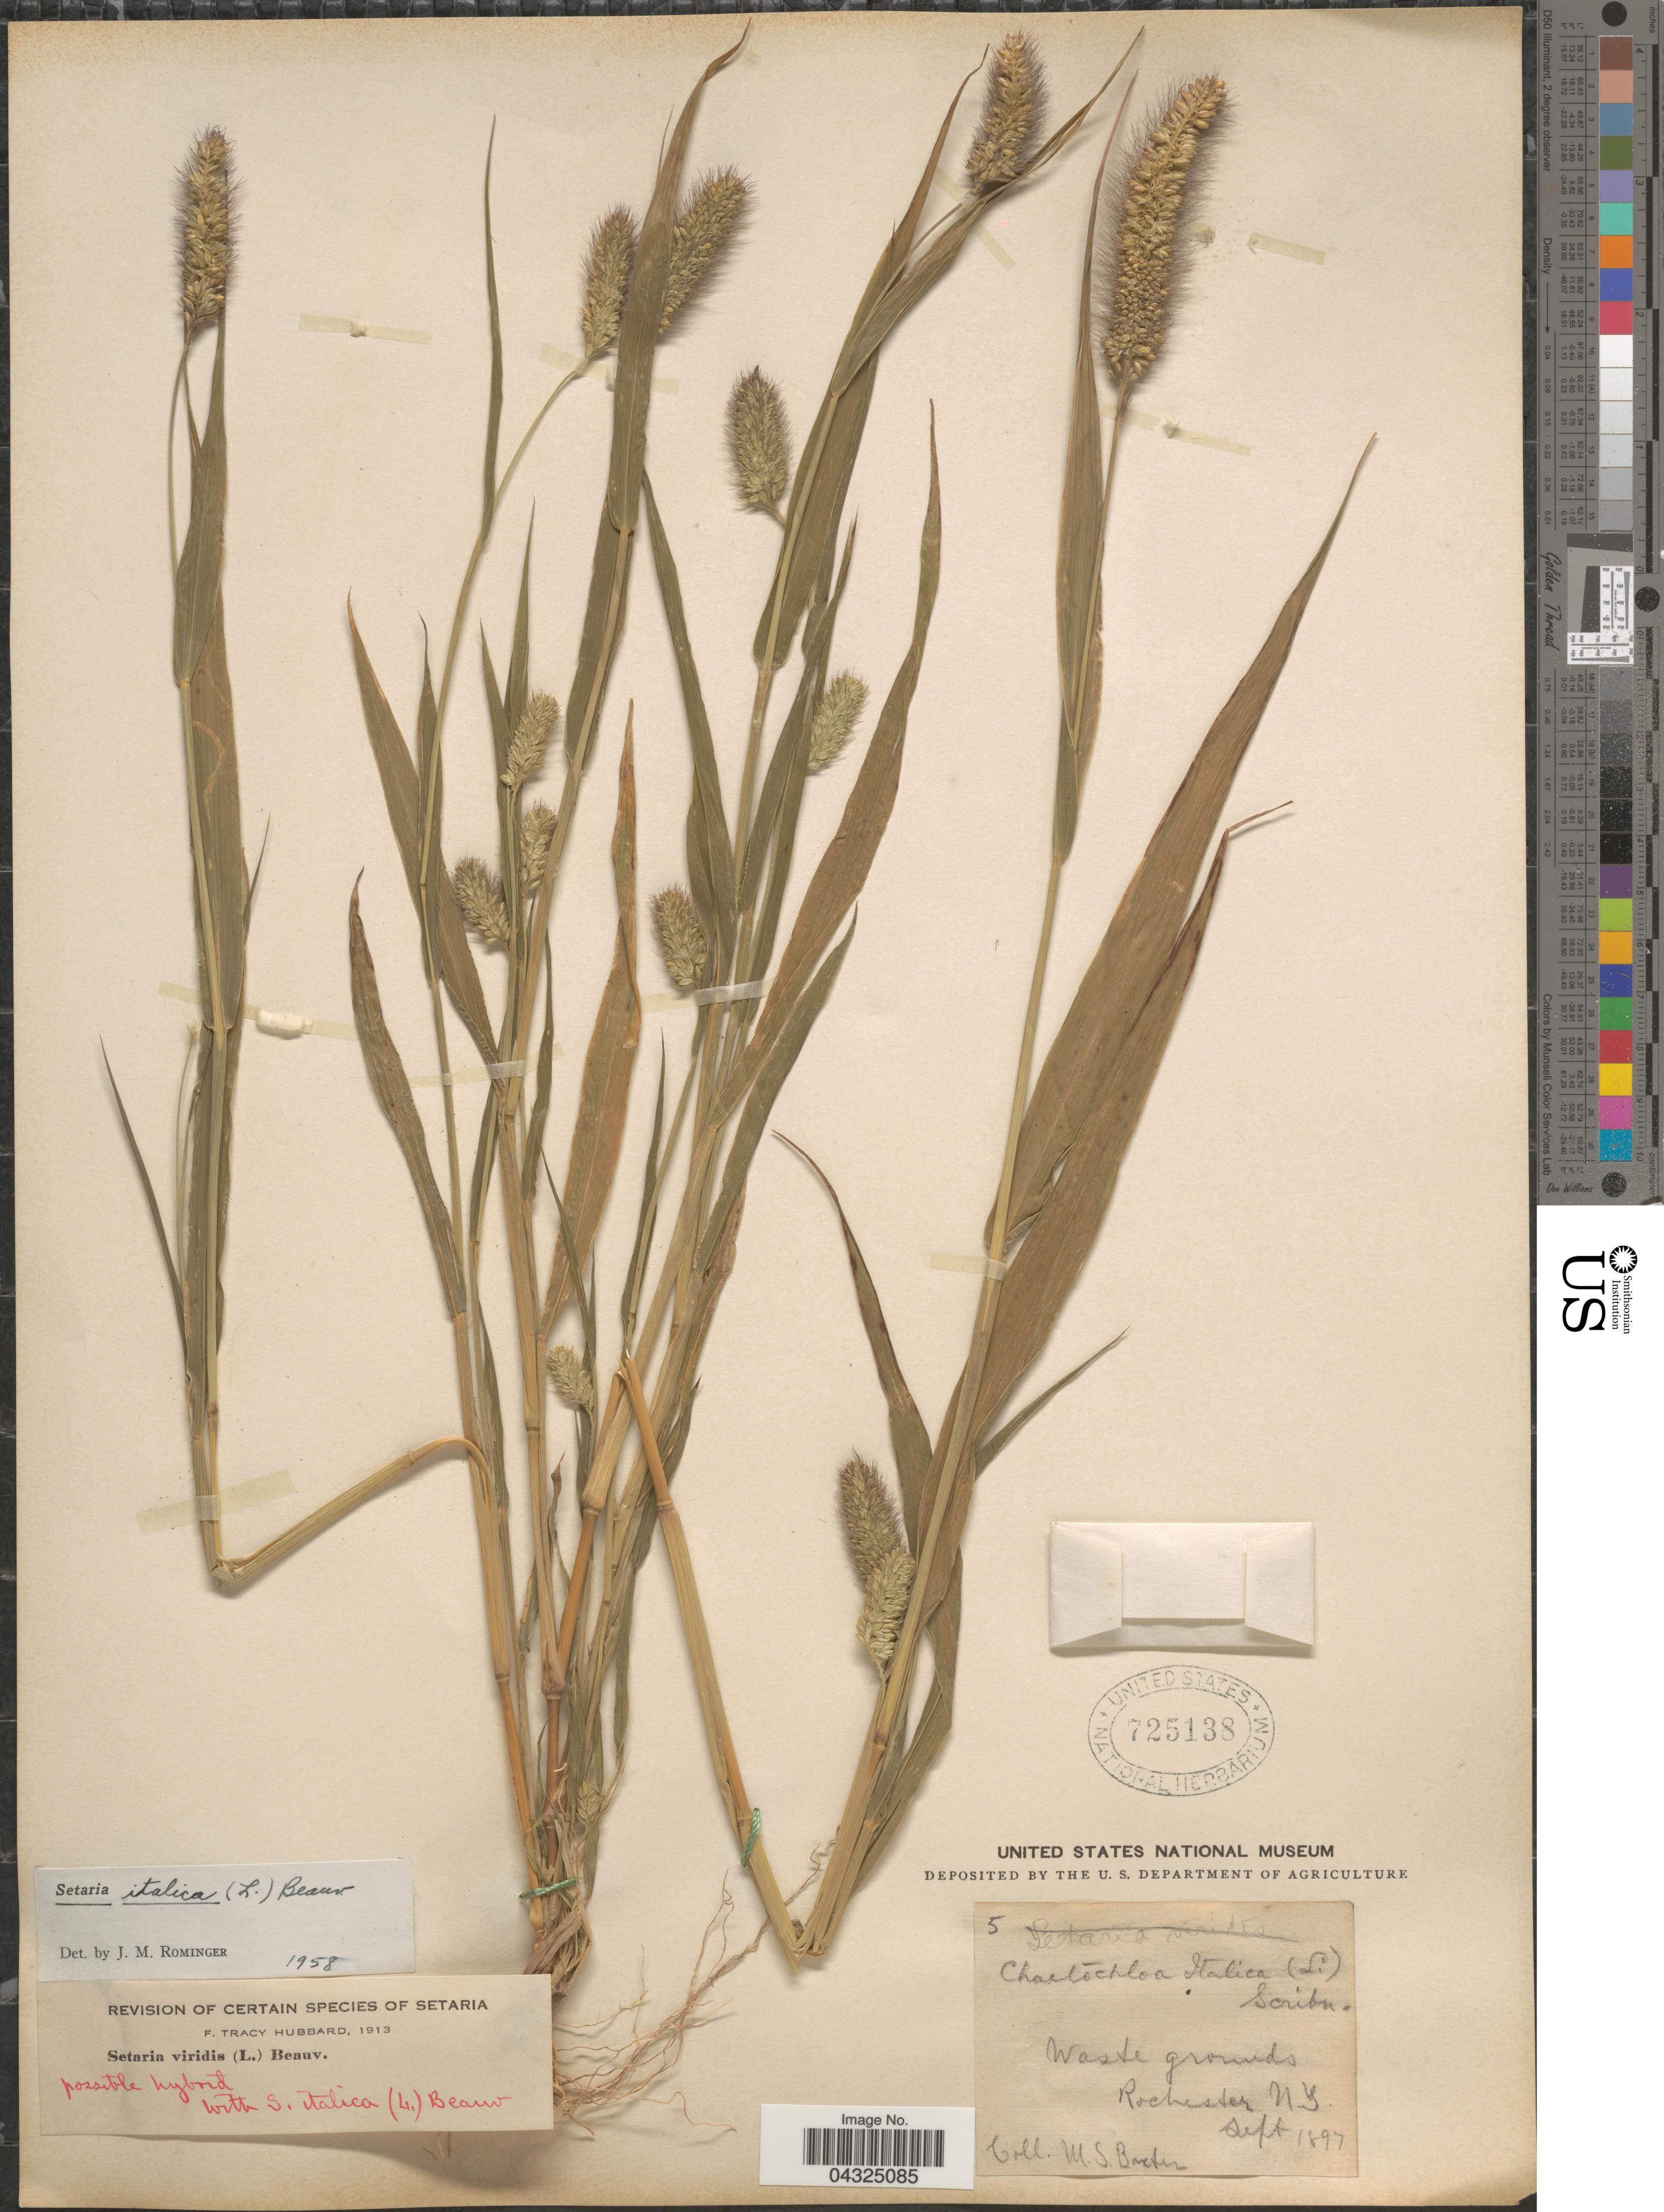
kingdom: Plantae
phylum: Tracheophyta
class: Liliopsida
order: Poales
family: Poaceae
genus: Setaria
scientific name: Setaria italica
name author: (L.) P. Beauv.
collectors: M. Baxter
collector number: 5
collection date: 1897-09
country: United States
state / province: New York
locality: Waste grounds. Rochester.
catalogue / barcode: US 725138